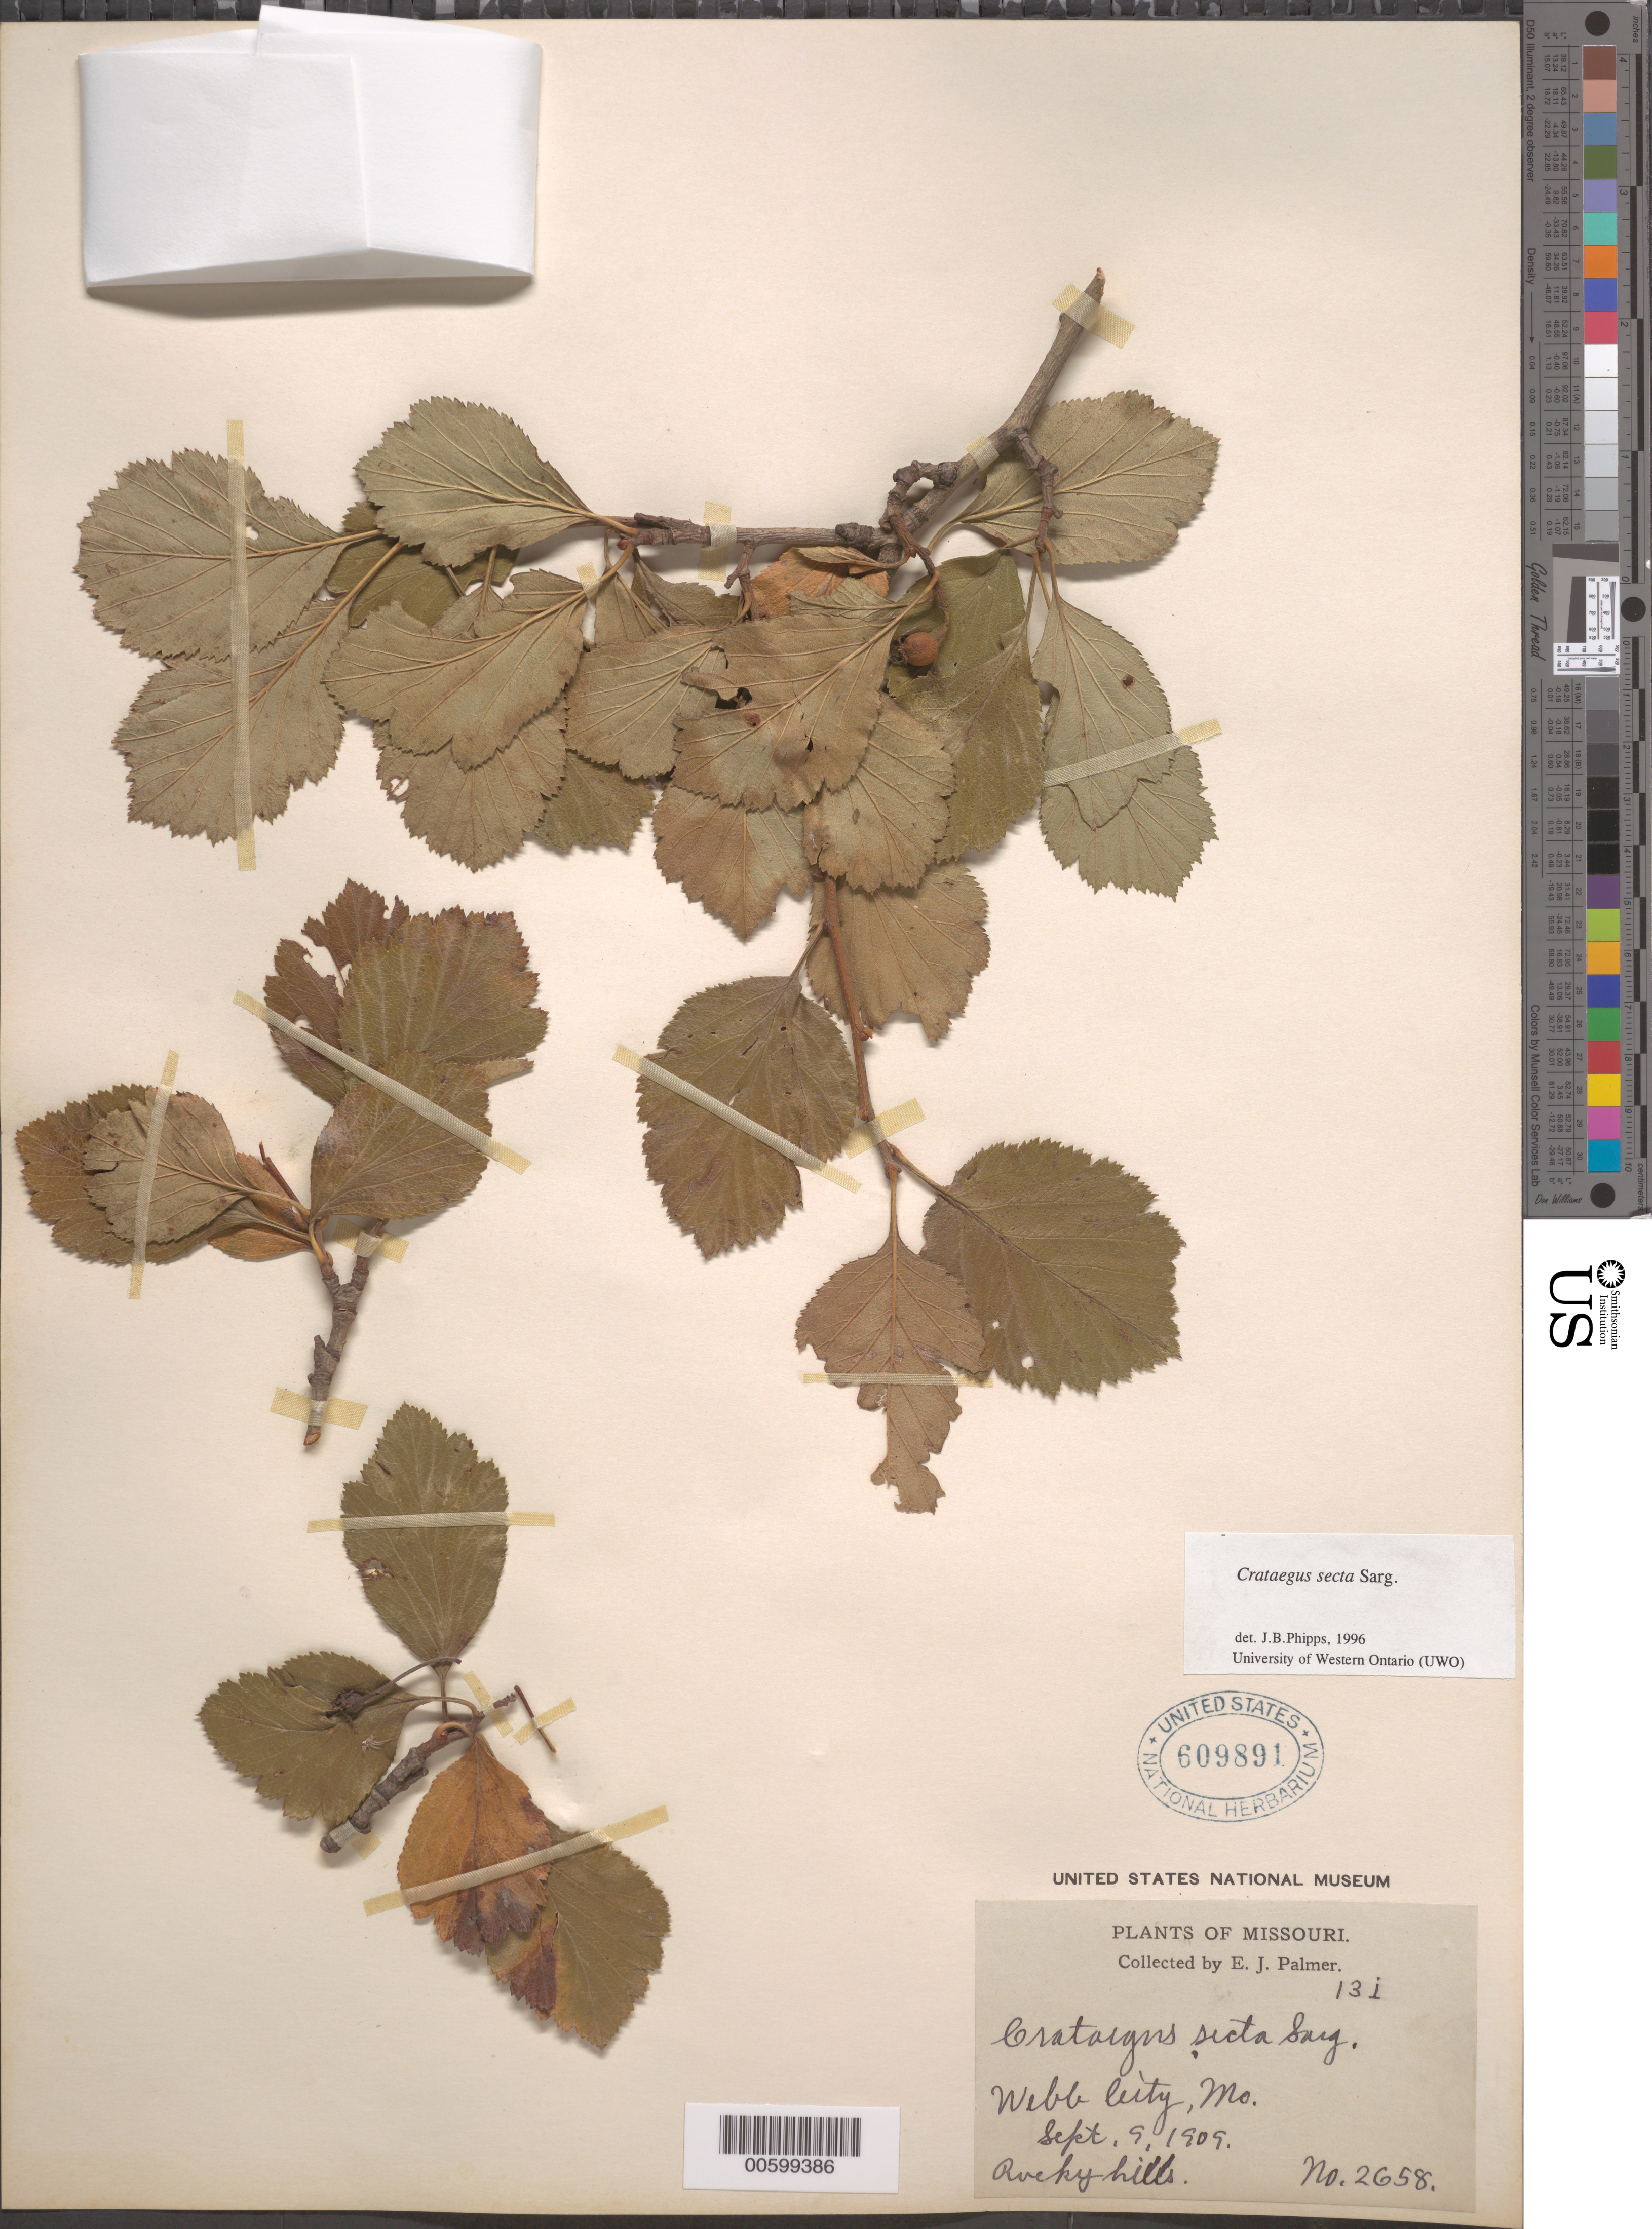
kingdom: Plantae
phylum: Tracheophyta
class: Magnoliopsida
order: Rosales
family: Rosaceae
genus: Crataegus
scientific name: Crataegus collina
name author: Chapm.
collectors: E. J. Palmer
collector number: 2658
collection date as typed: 09 Sep 1909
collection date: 1909-09-09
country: United States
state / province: Missouri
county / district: Jasper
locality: Webb City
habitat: Rocky hills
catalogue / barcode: US 609891